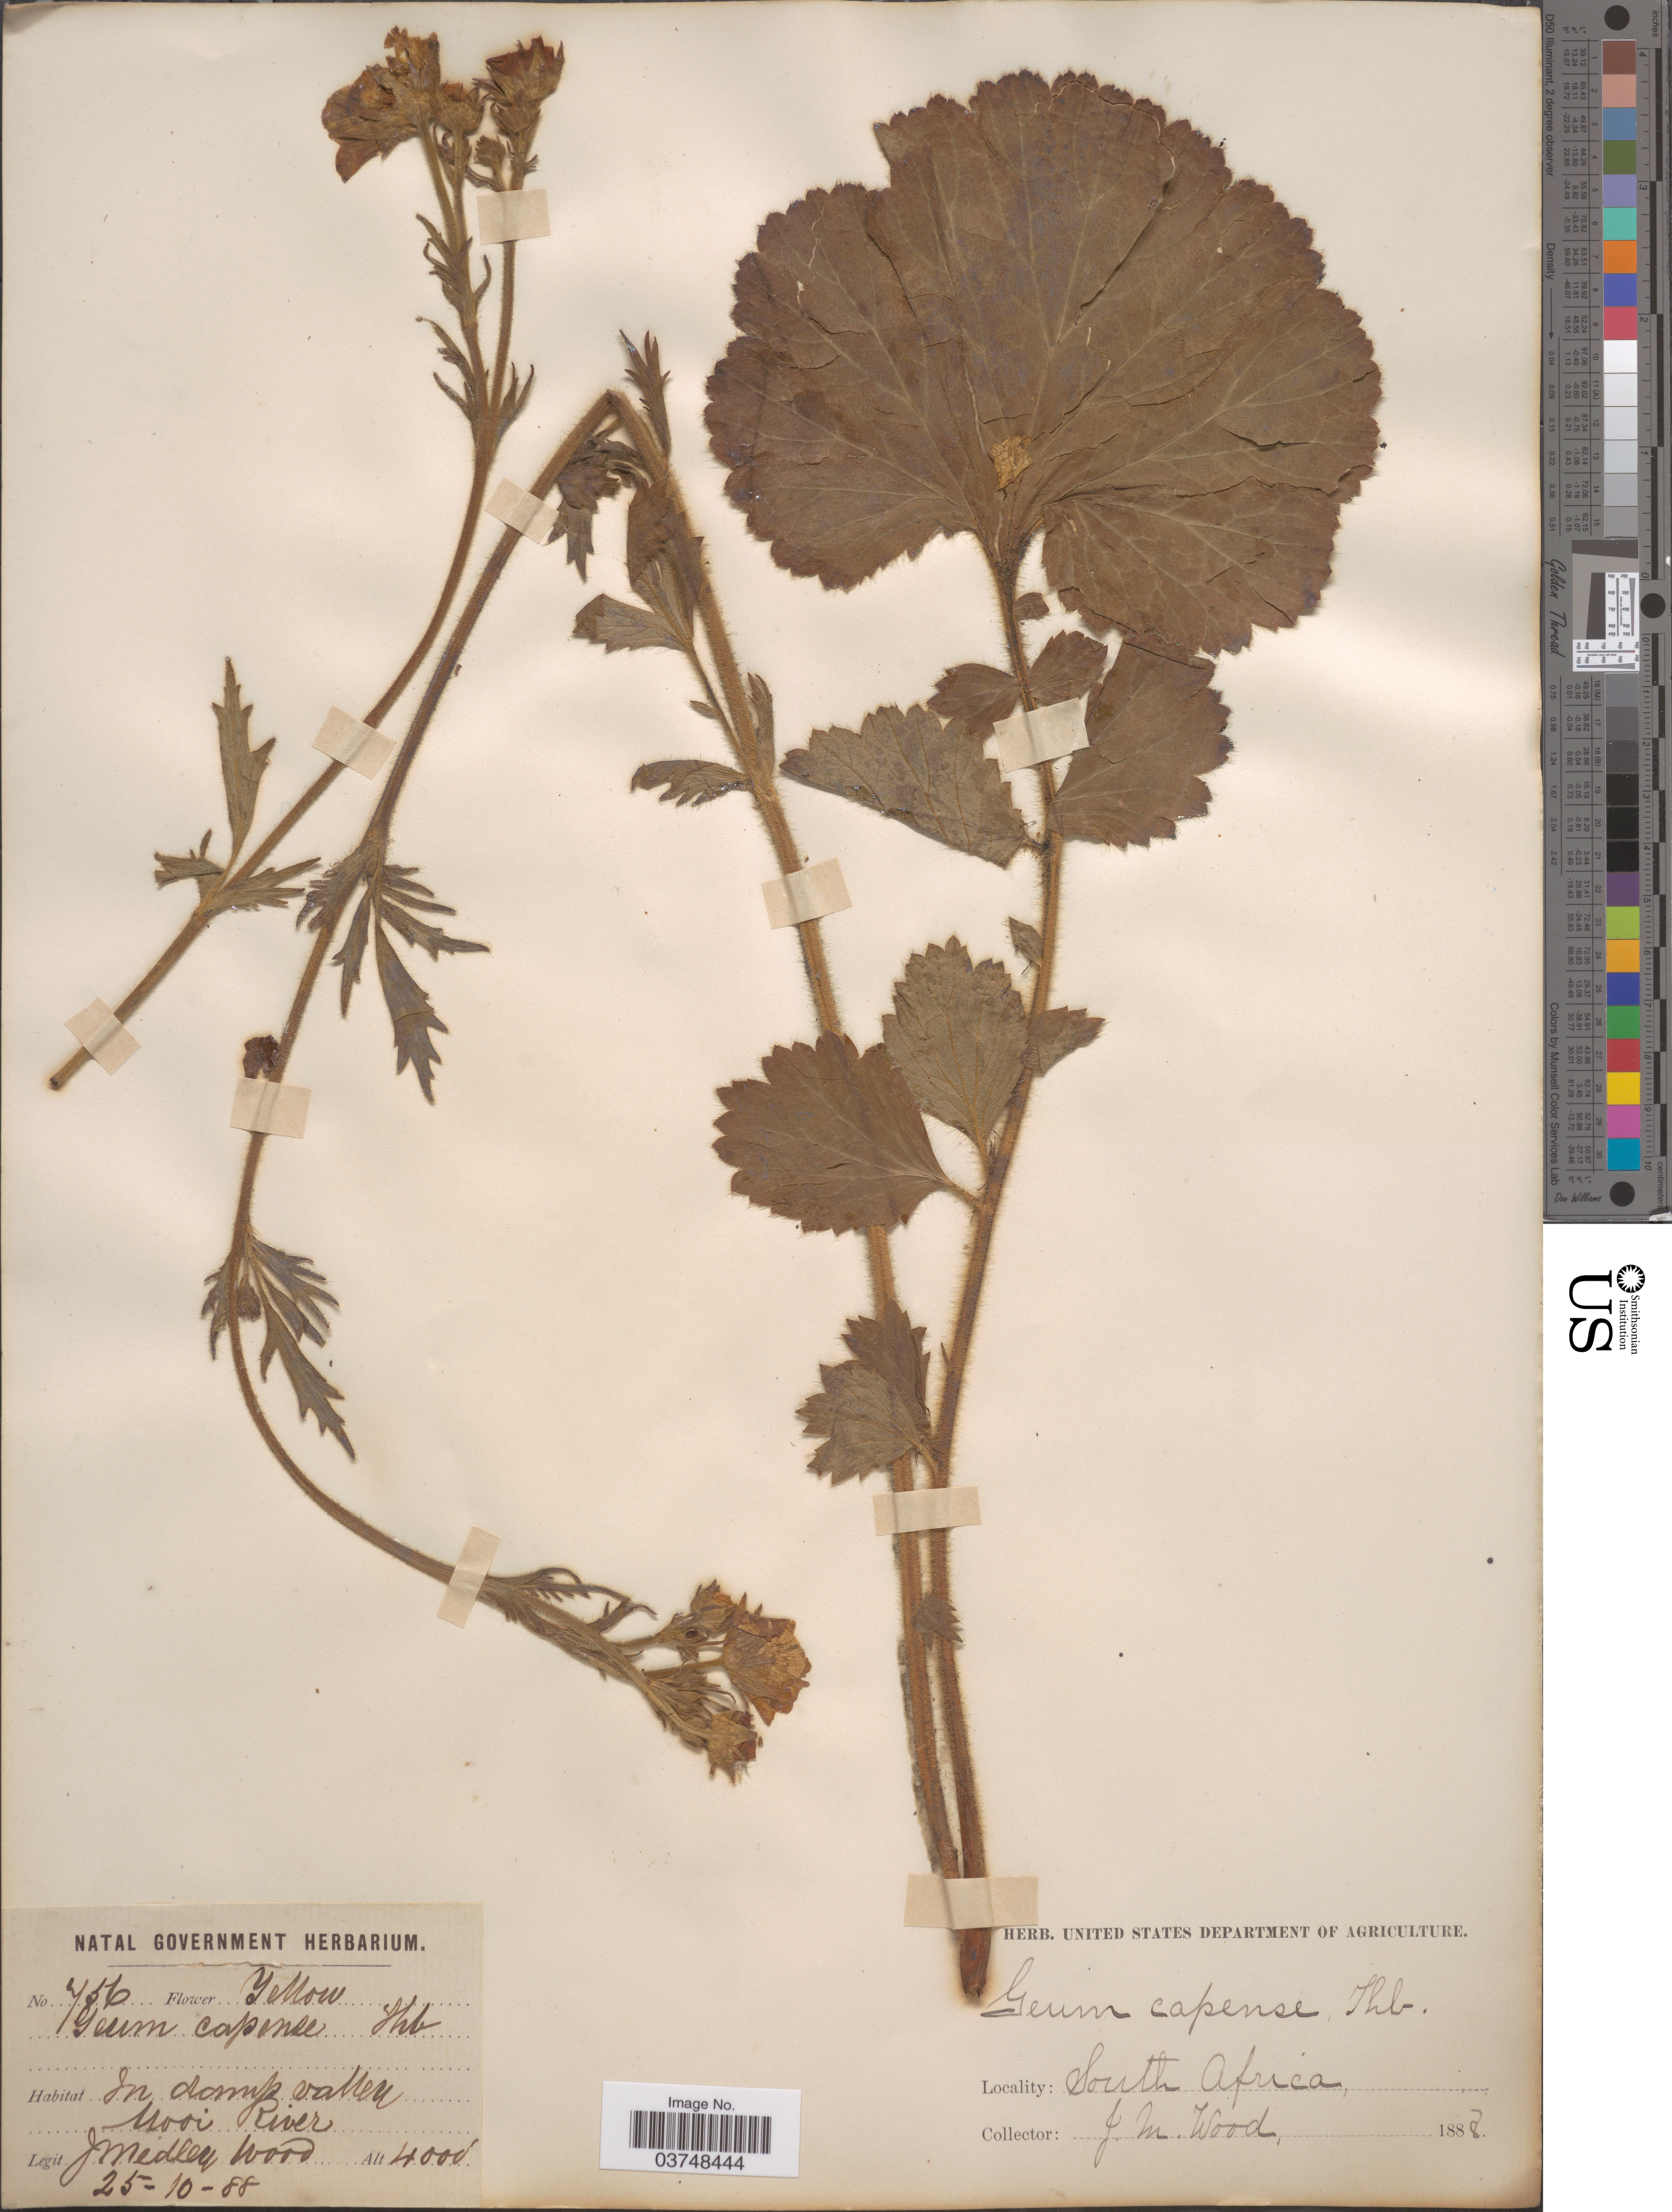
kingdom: Plantae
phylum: Tracheophyta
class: Magnoliopsida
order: Rosales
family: Rosaceae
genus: Geum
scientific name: Geum capense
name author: Thunb.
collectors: J. M. Wood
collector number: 756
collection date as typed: Transcribed d/m/y: 25/10/88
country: South Africa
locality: In damp valley, Mooi River.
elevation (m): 1219